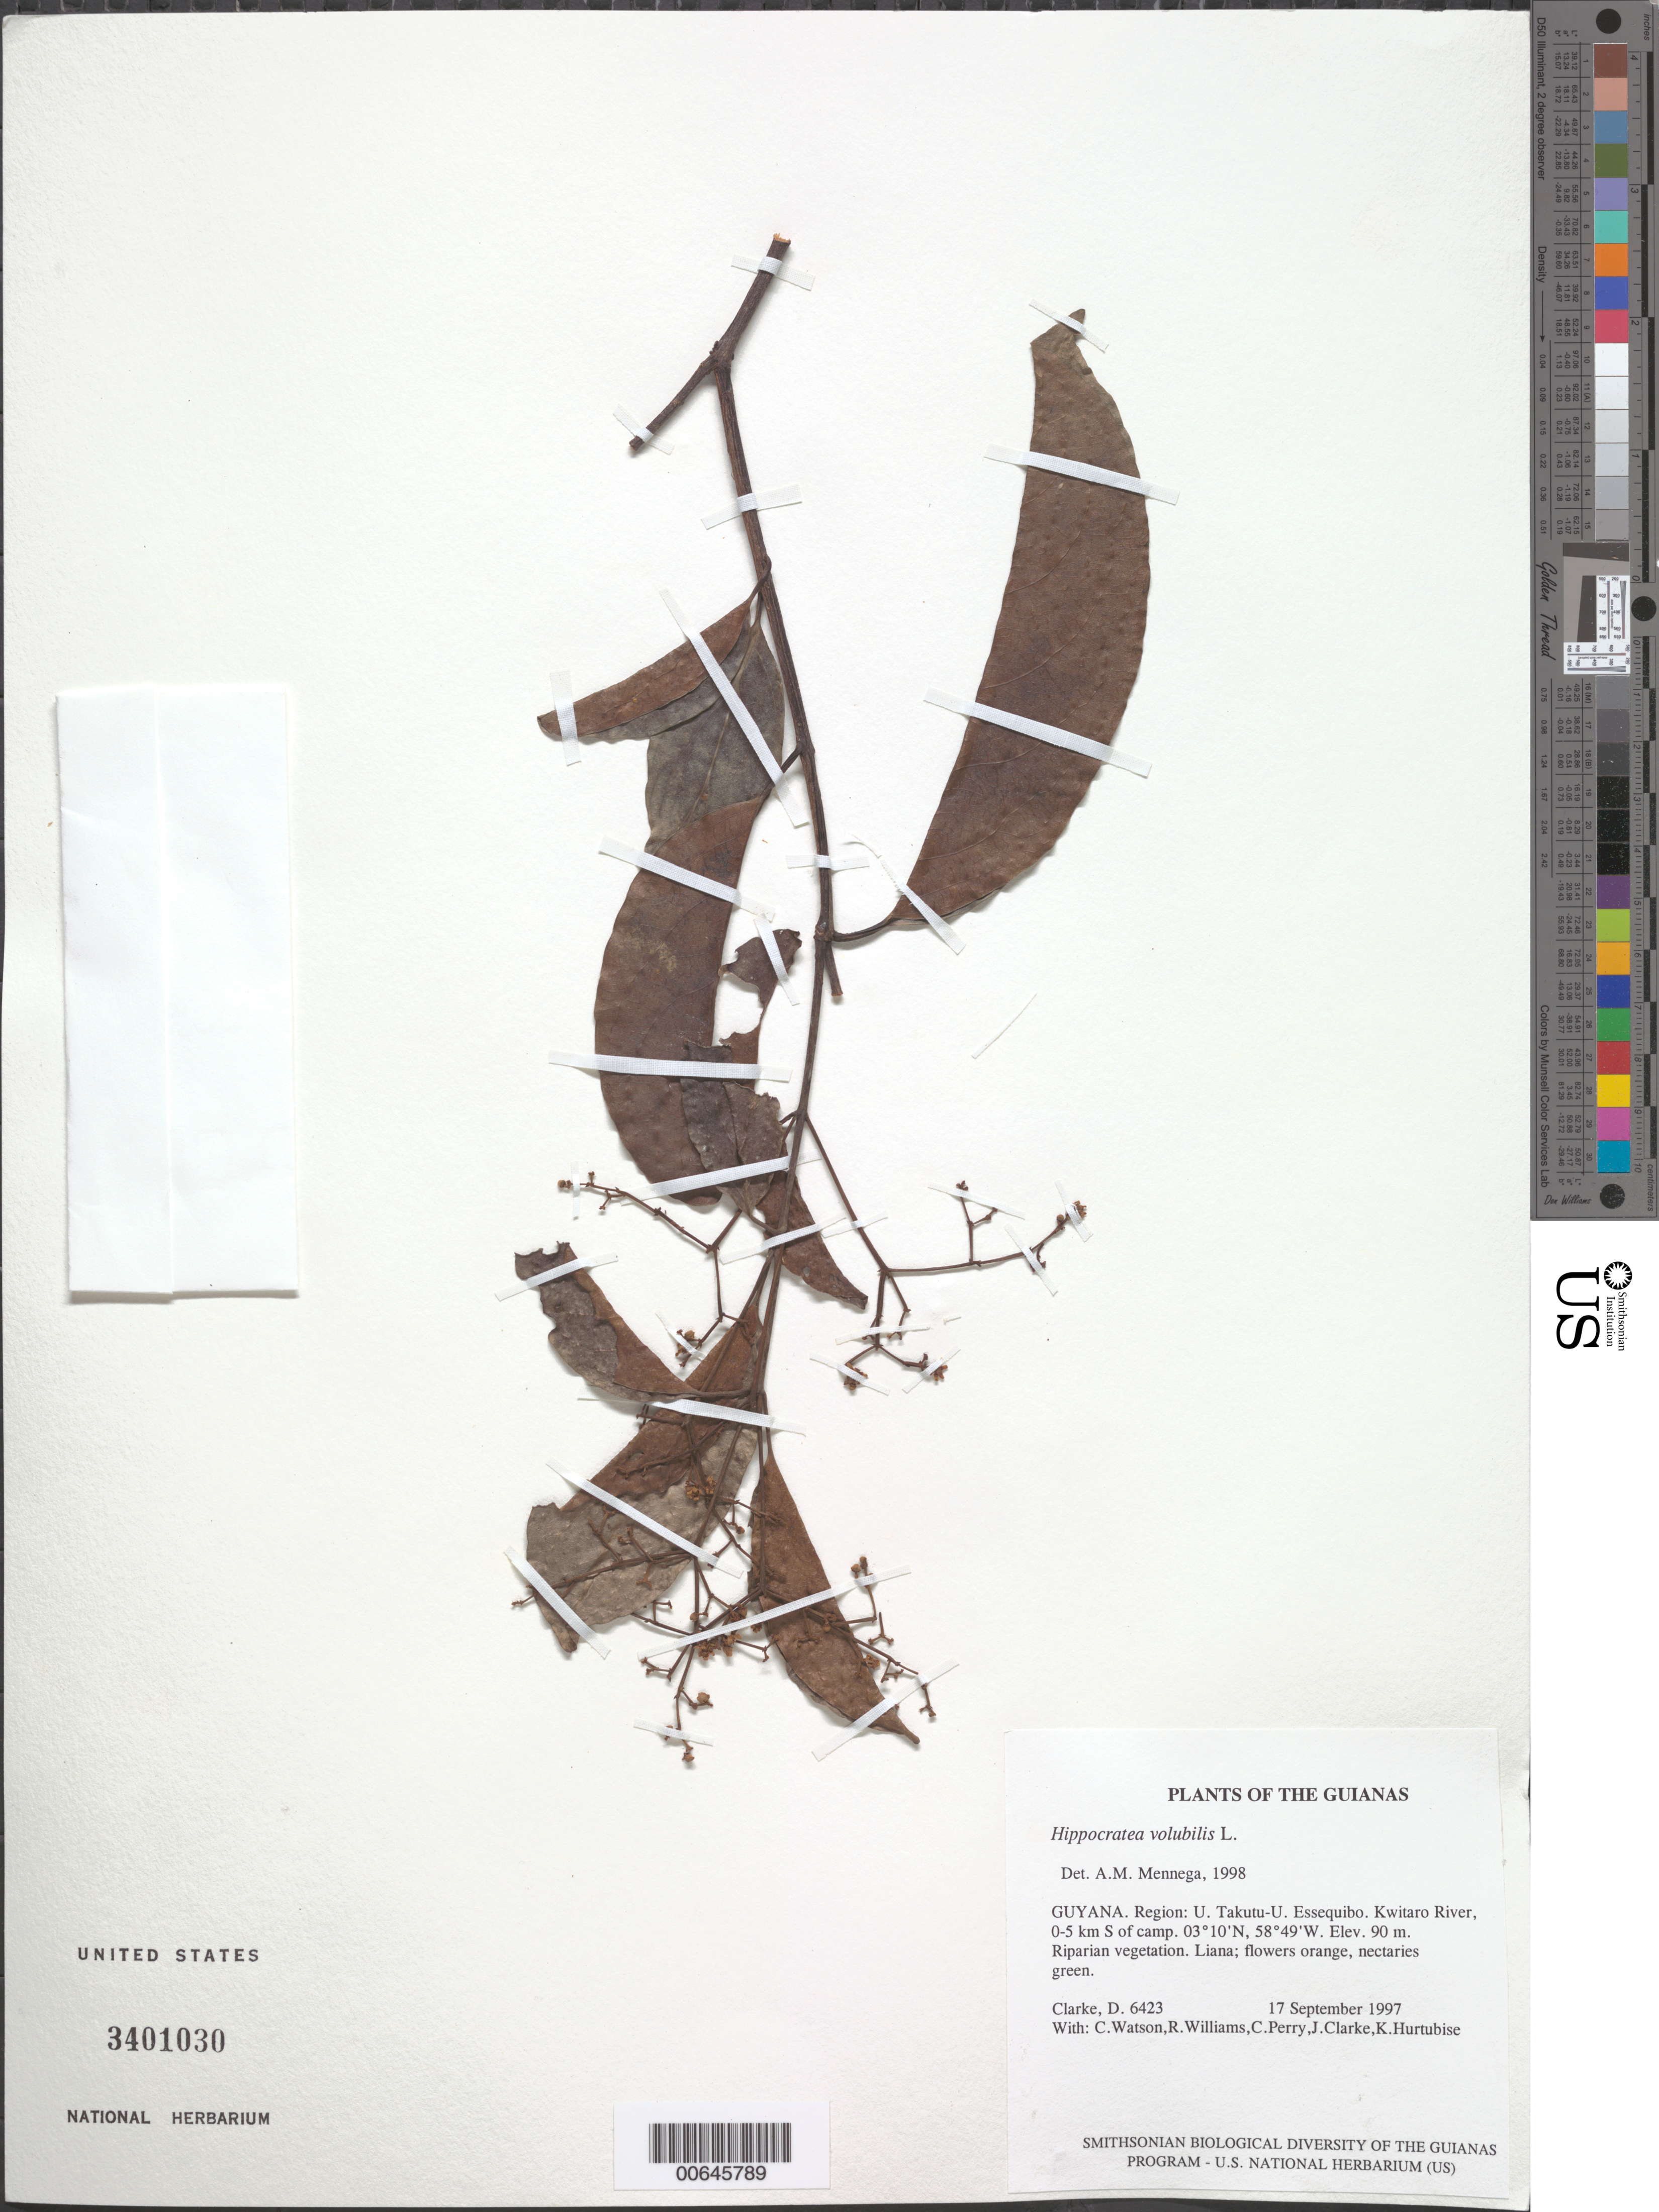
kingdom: Plantae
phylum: Tracheophyta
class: Magnoliopsida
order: Celastrales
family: Celastraceae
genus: Hippocratea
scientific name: Hippocratea volubilis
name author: L.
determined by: Mennega, A. M. W.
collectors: H. D. Clarke, C. Watson, R. Williams, C. Perry, J. Clarke & K. Hurtubise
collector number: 6423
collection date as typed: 17 September 1997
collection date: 1997-09-17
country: Guyana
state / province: U. Takutu-U. Essequibo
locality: Kwitaro River, 0-5 km S of camp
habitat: Riparian vegetation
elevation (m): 90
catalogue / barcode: US 3401030